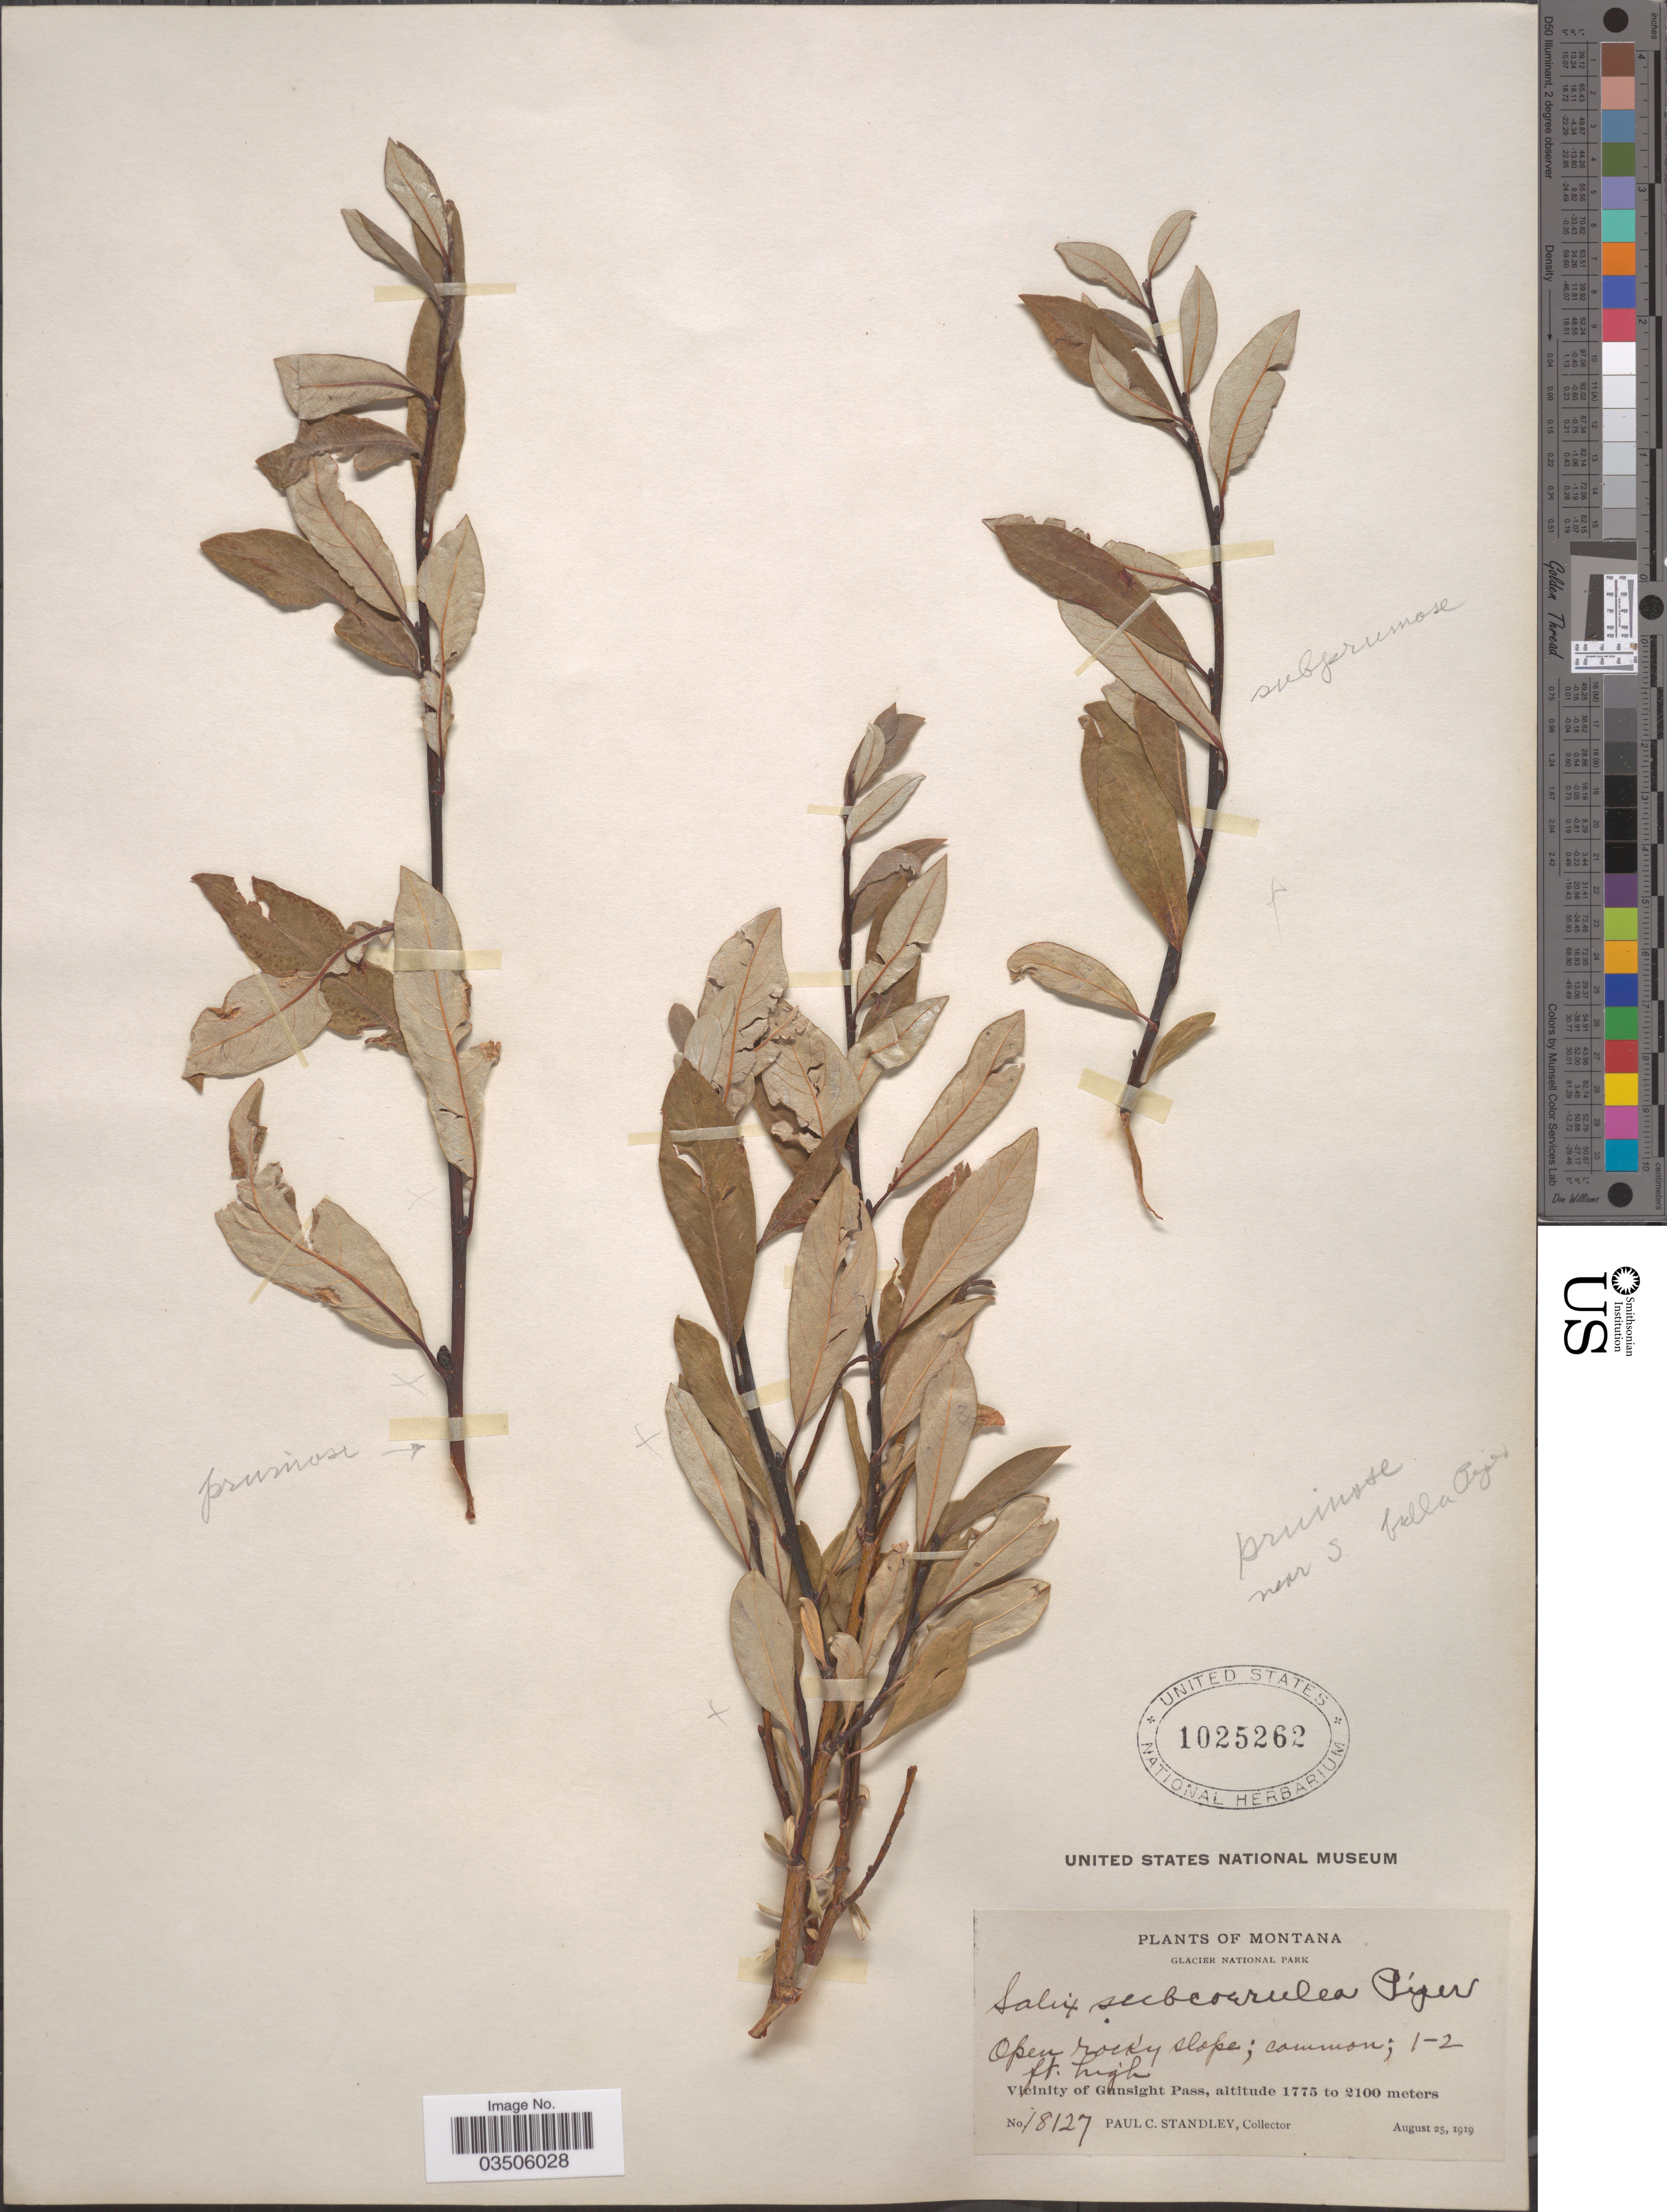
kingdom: Plantae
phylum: Tracheophyta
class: Magnoliopsida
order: Malpighiales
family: Salicaceae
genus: Salix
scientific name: Salix subcoerulea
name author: Piper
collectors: P. C. Standley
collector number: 18127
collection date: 1919-08-25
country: United States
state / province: Montana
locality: Glacier National Park. Vicinity of Gunsight Pass.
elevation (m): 1775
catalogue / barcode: US 1025262